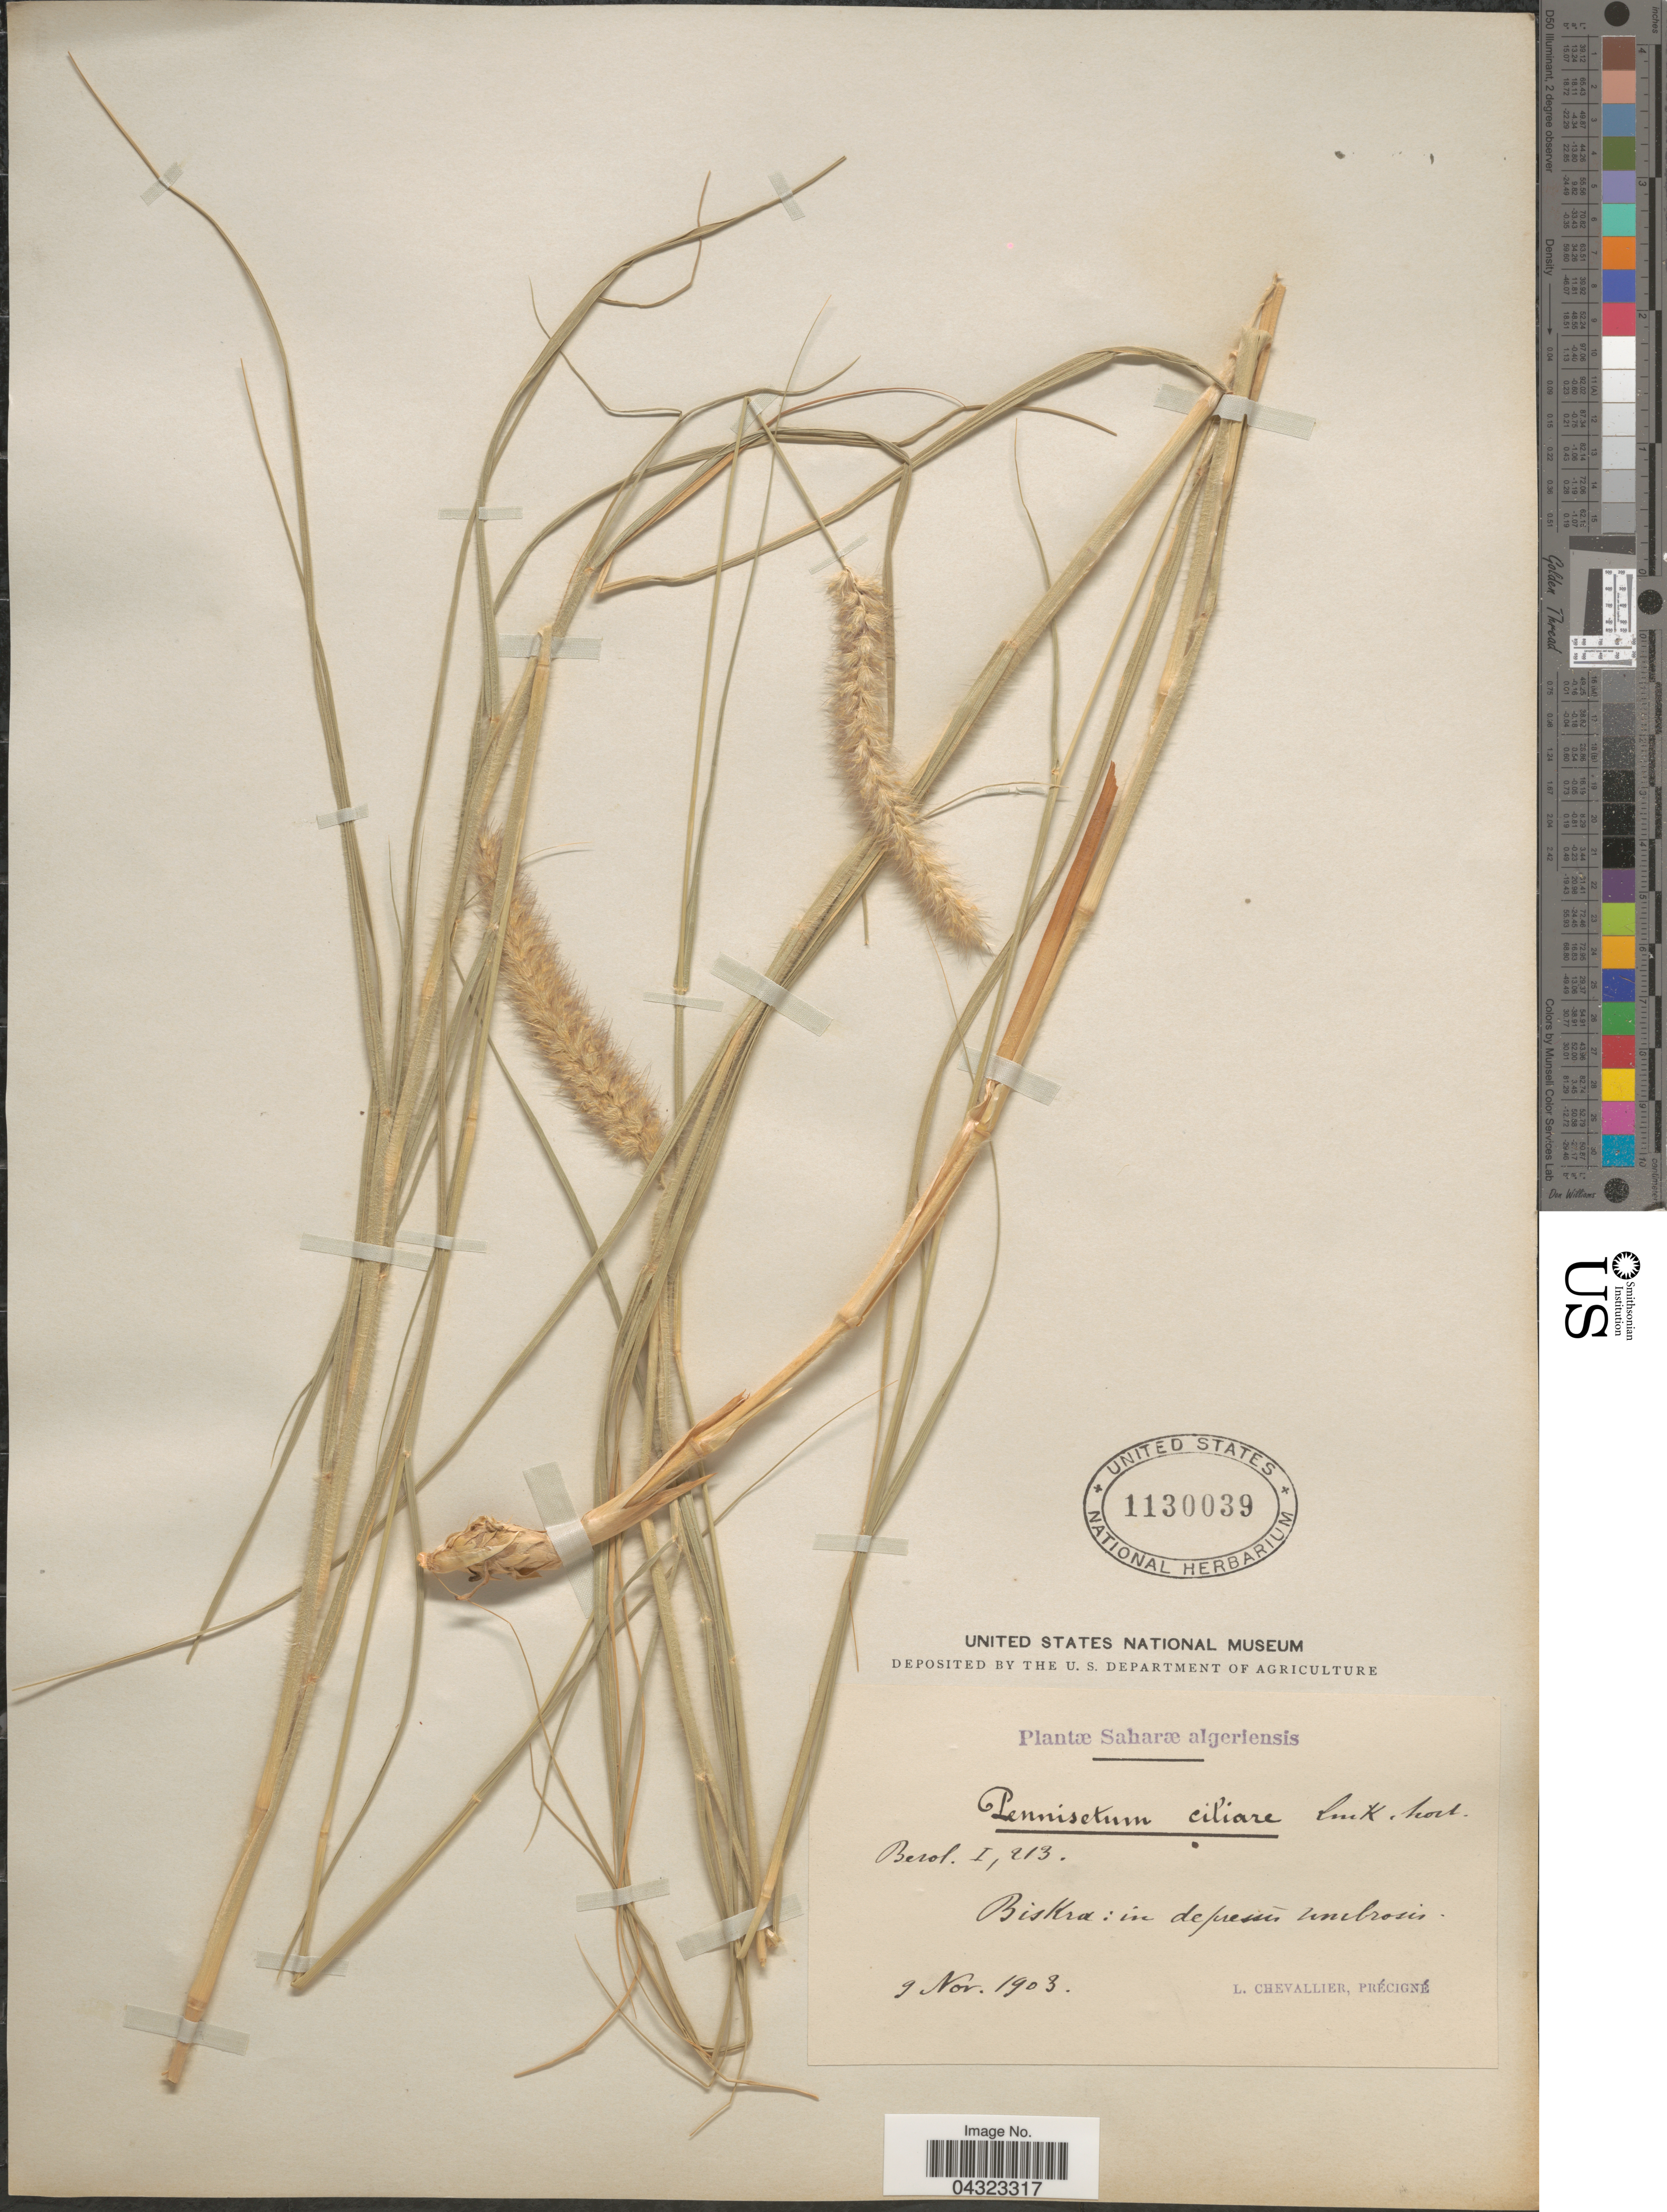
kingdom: Plantae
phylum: Tracheophyta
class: Liliopsida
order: Poales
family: Poaceae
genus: Cenchrus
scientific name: Cenchrus ciliaris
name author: L.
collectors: L. Chevallier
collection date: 1903-11-09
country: Algeria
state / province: Biskra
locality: Saharæ algeriensis. In depressis umbrosis.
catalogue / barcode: US 1130039